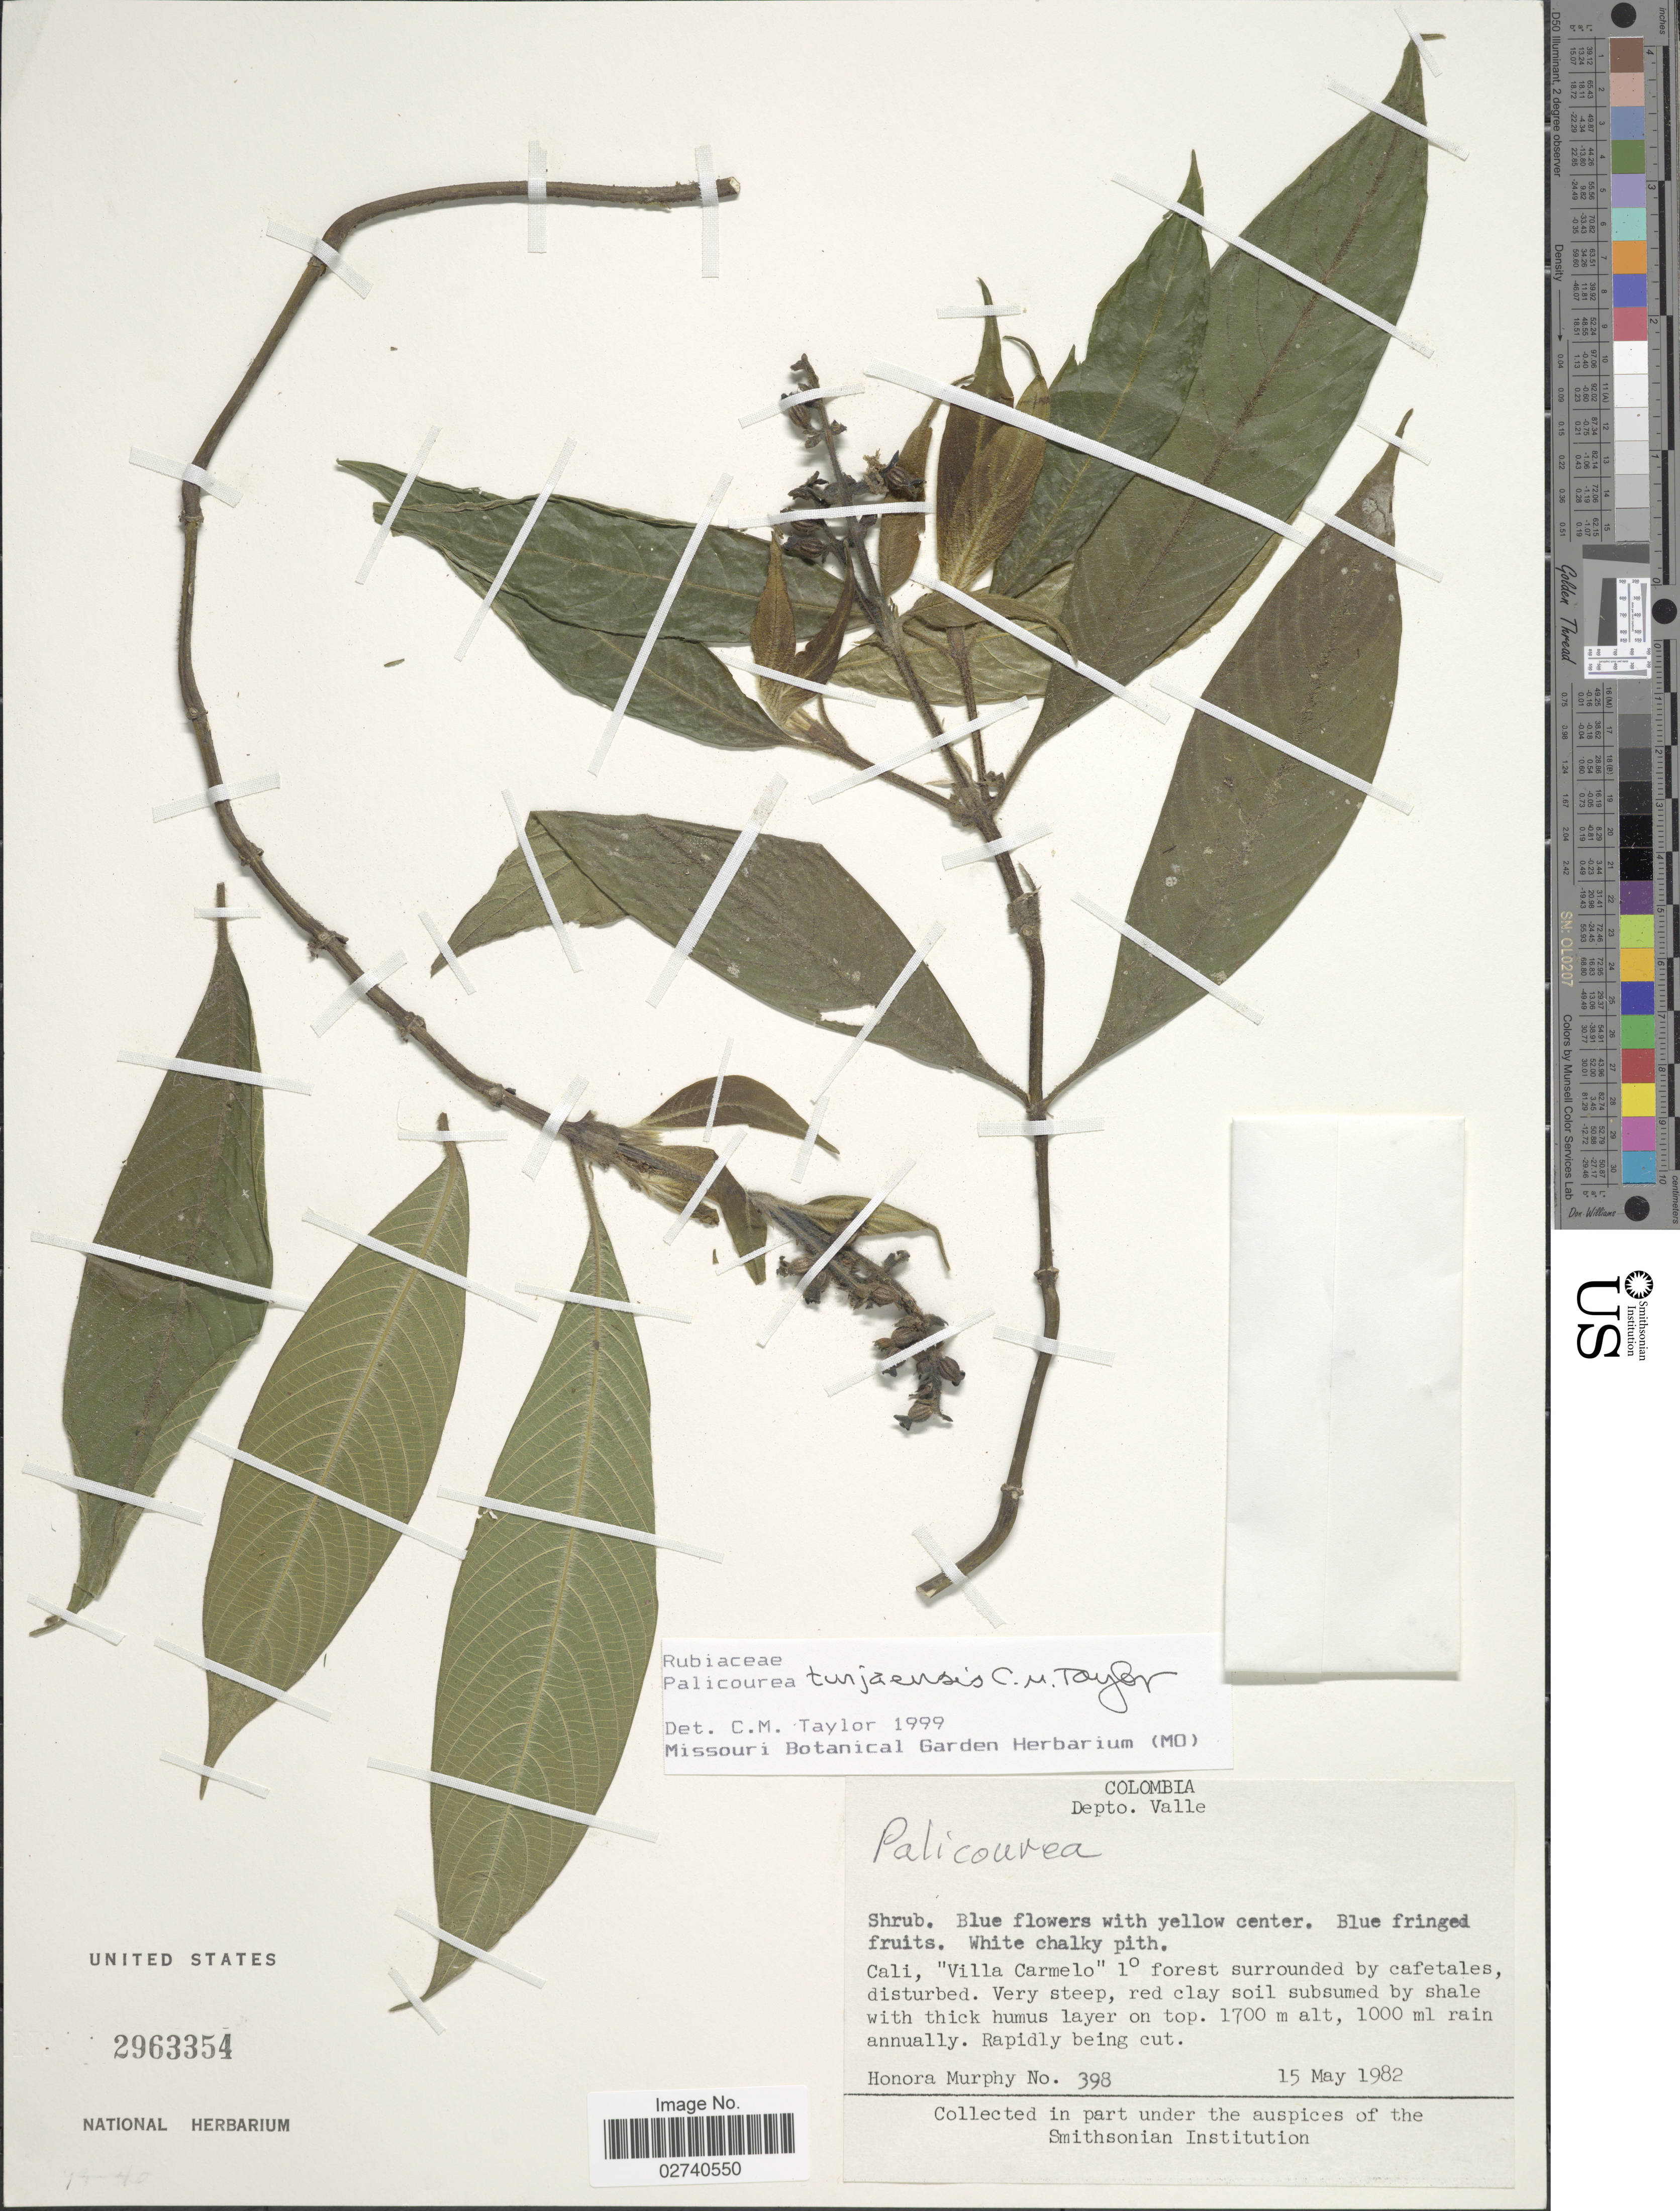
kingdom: Plantae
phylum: Tracheophyta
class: Magnoliopsida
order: Gentianales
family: Rubiaceae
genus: Palicourea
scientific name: Palicourea tunjaensis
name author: C.M. Taylor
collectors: H. Murphy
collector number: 398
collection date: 1982-05-15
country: Colombia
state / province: Valle del Cauca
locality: Depto. Valle. Cali, "Villa Carmelo" 1° forest surrounded by cafetales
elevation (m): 1700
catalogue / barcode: US 2963354